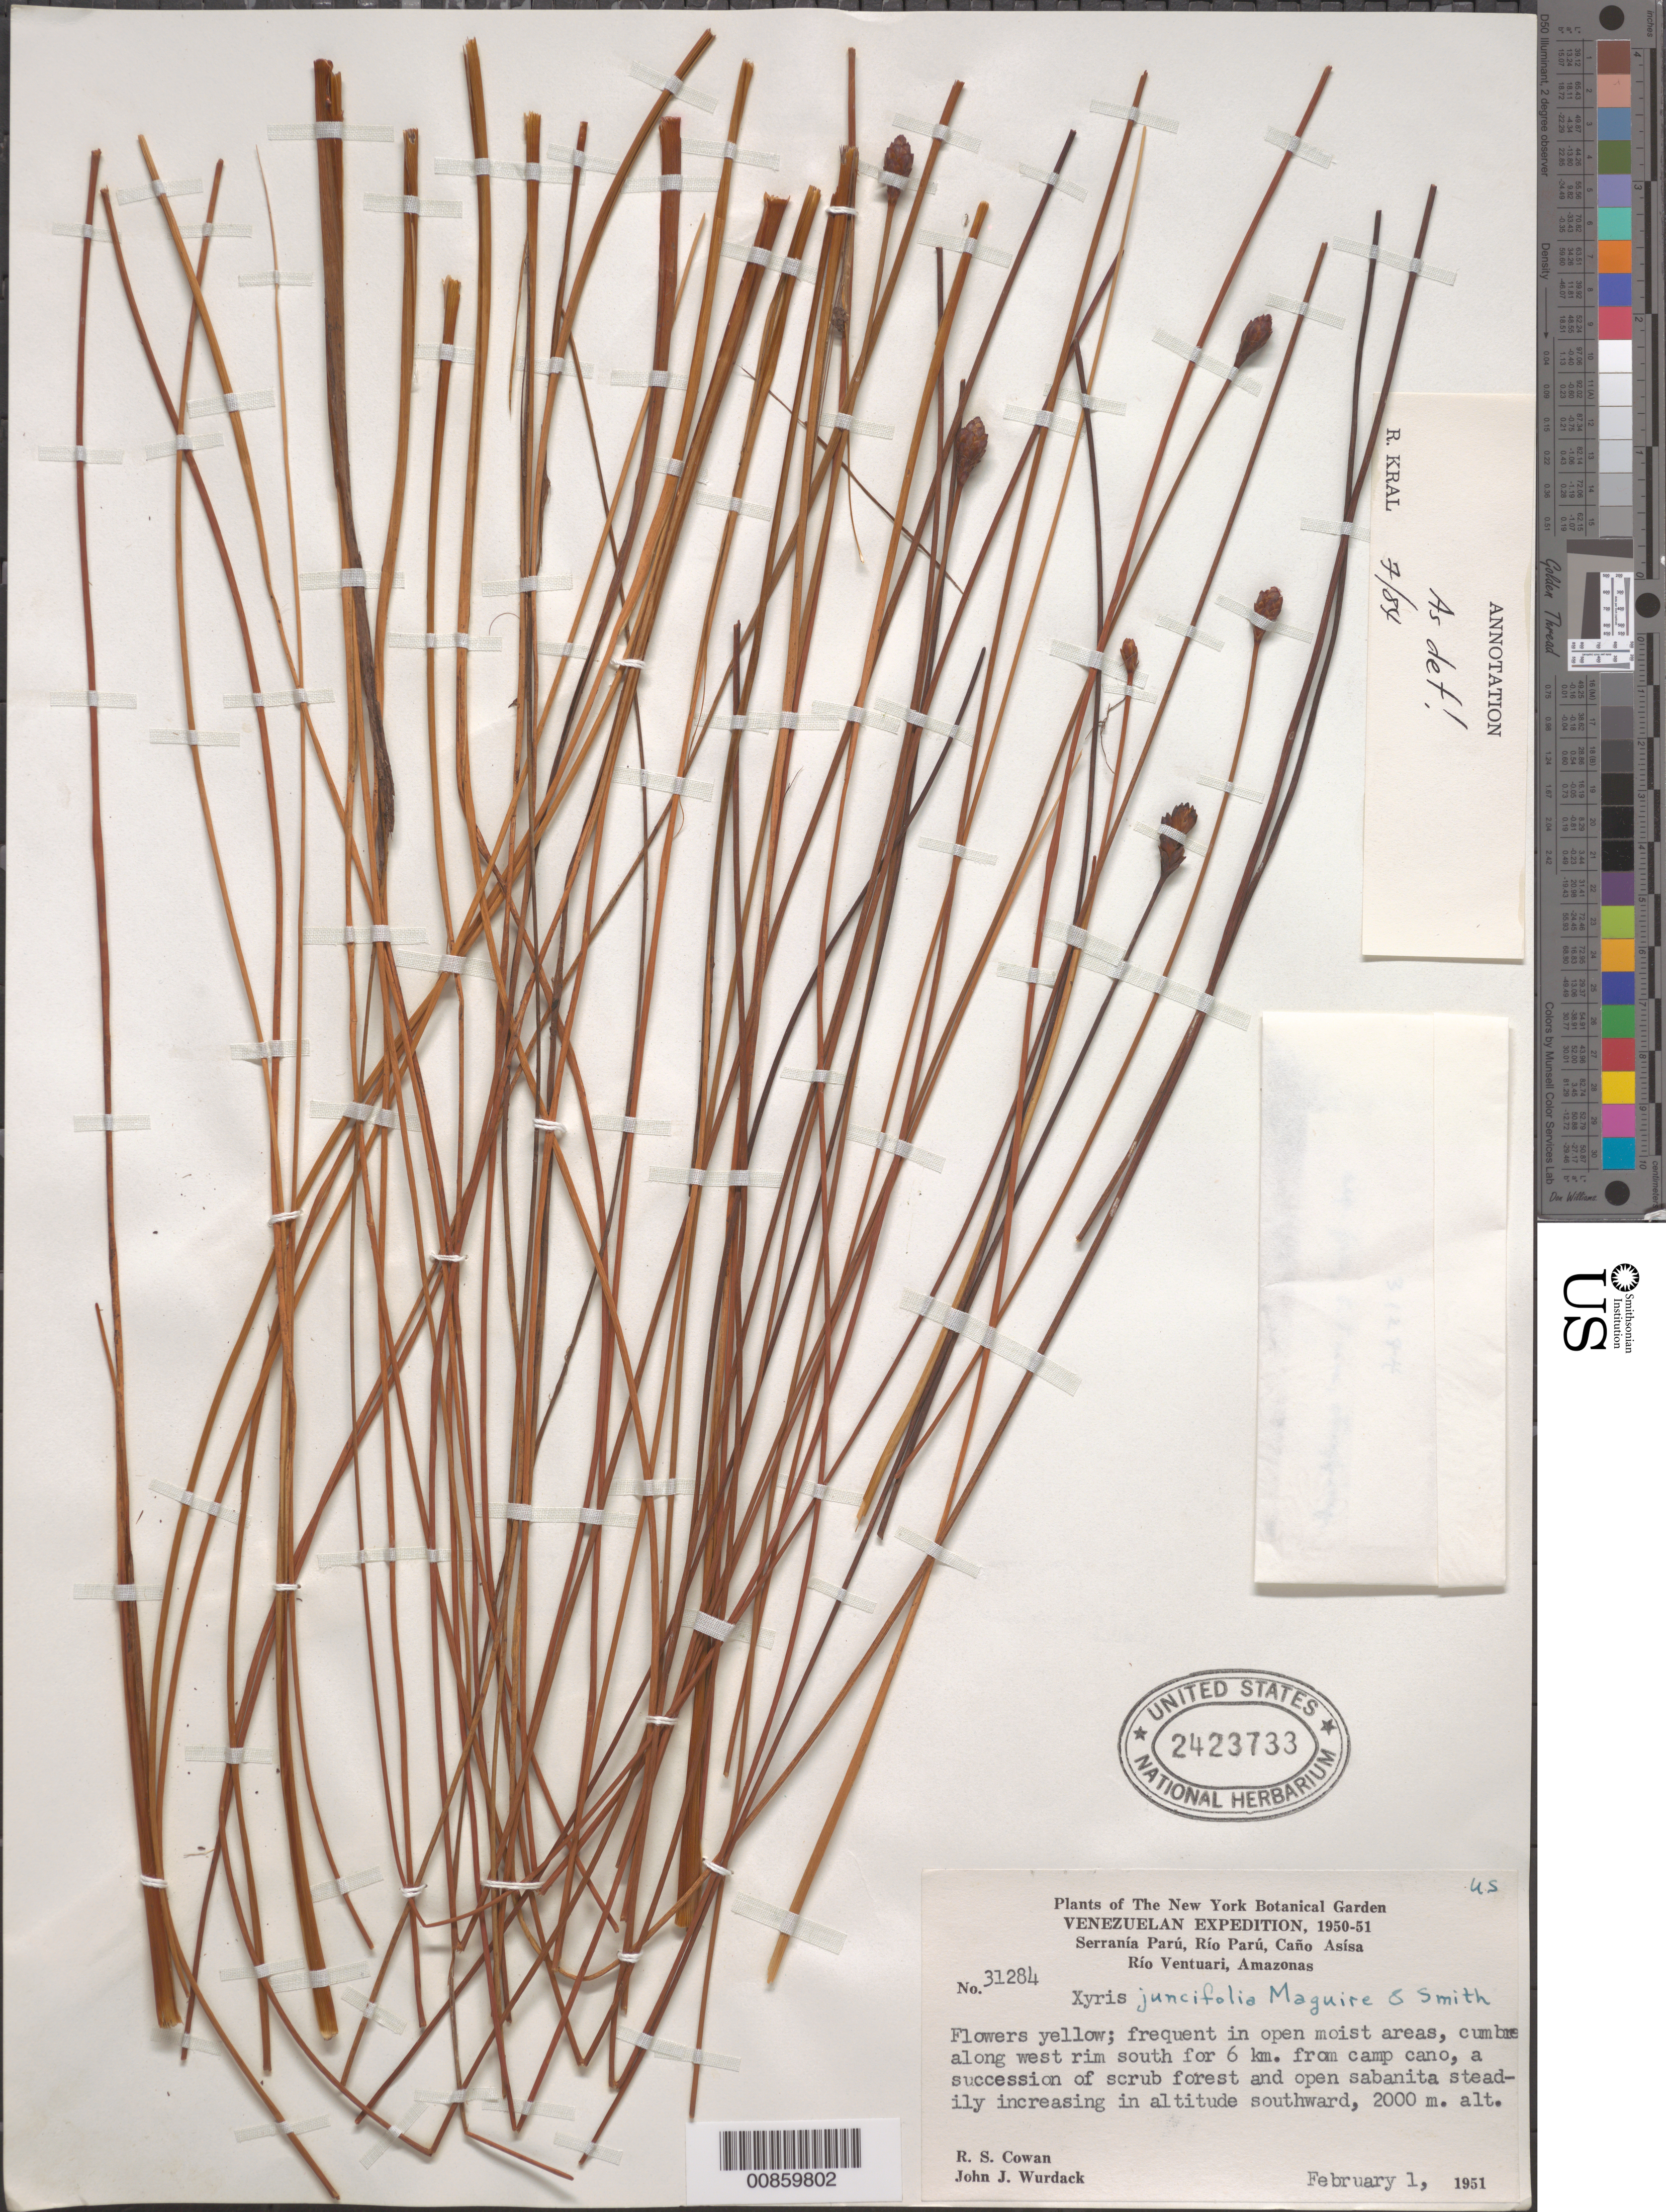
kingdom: Plantae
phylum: Tracheophyta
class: Liliopsida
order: Poales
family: Xyridaceae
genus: Xyris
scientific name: Xyris juncifolia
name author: Maguire & L.B. Sm.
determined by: Kral, Robert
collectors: R. S. Cowan & J. J. Wurdack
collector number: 31284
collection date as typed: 1-Feb-51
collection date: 1951-02-01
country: Venezuela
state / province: Amazonas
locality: Serranía Parú; Río Parú; Caño Asísa; Río Ventuari; cumbre along west rim south for 6 km from camp cano.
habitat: Open moist areas; a succession of scrub forest and open sabanita steadily increasing in altitude southward.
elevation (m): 2000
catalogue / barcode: US 2423733